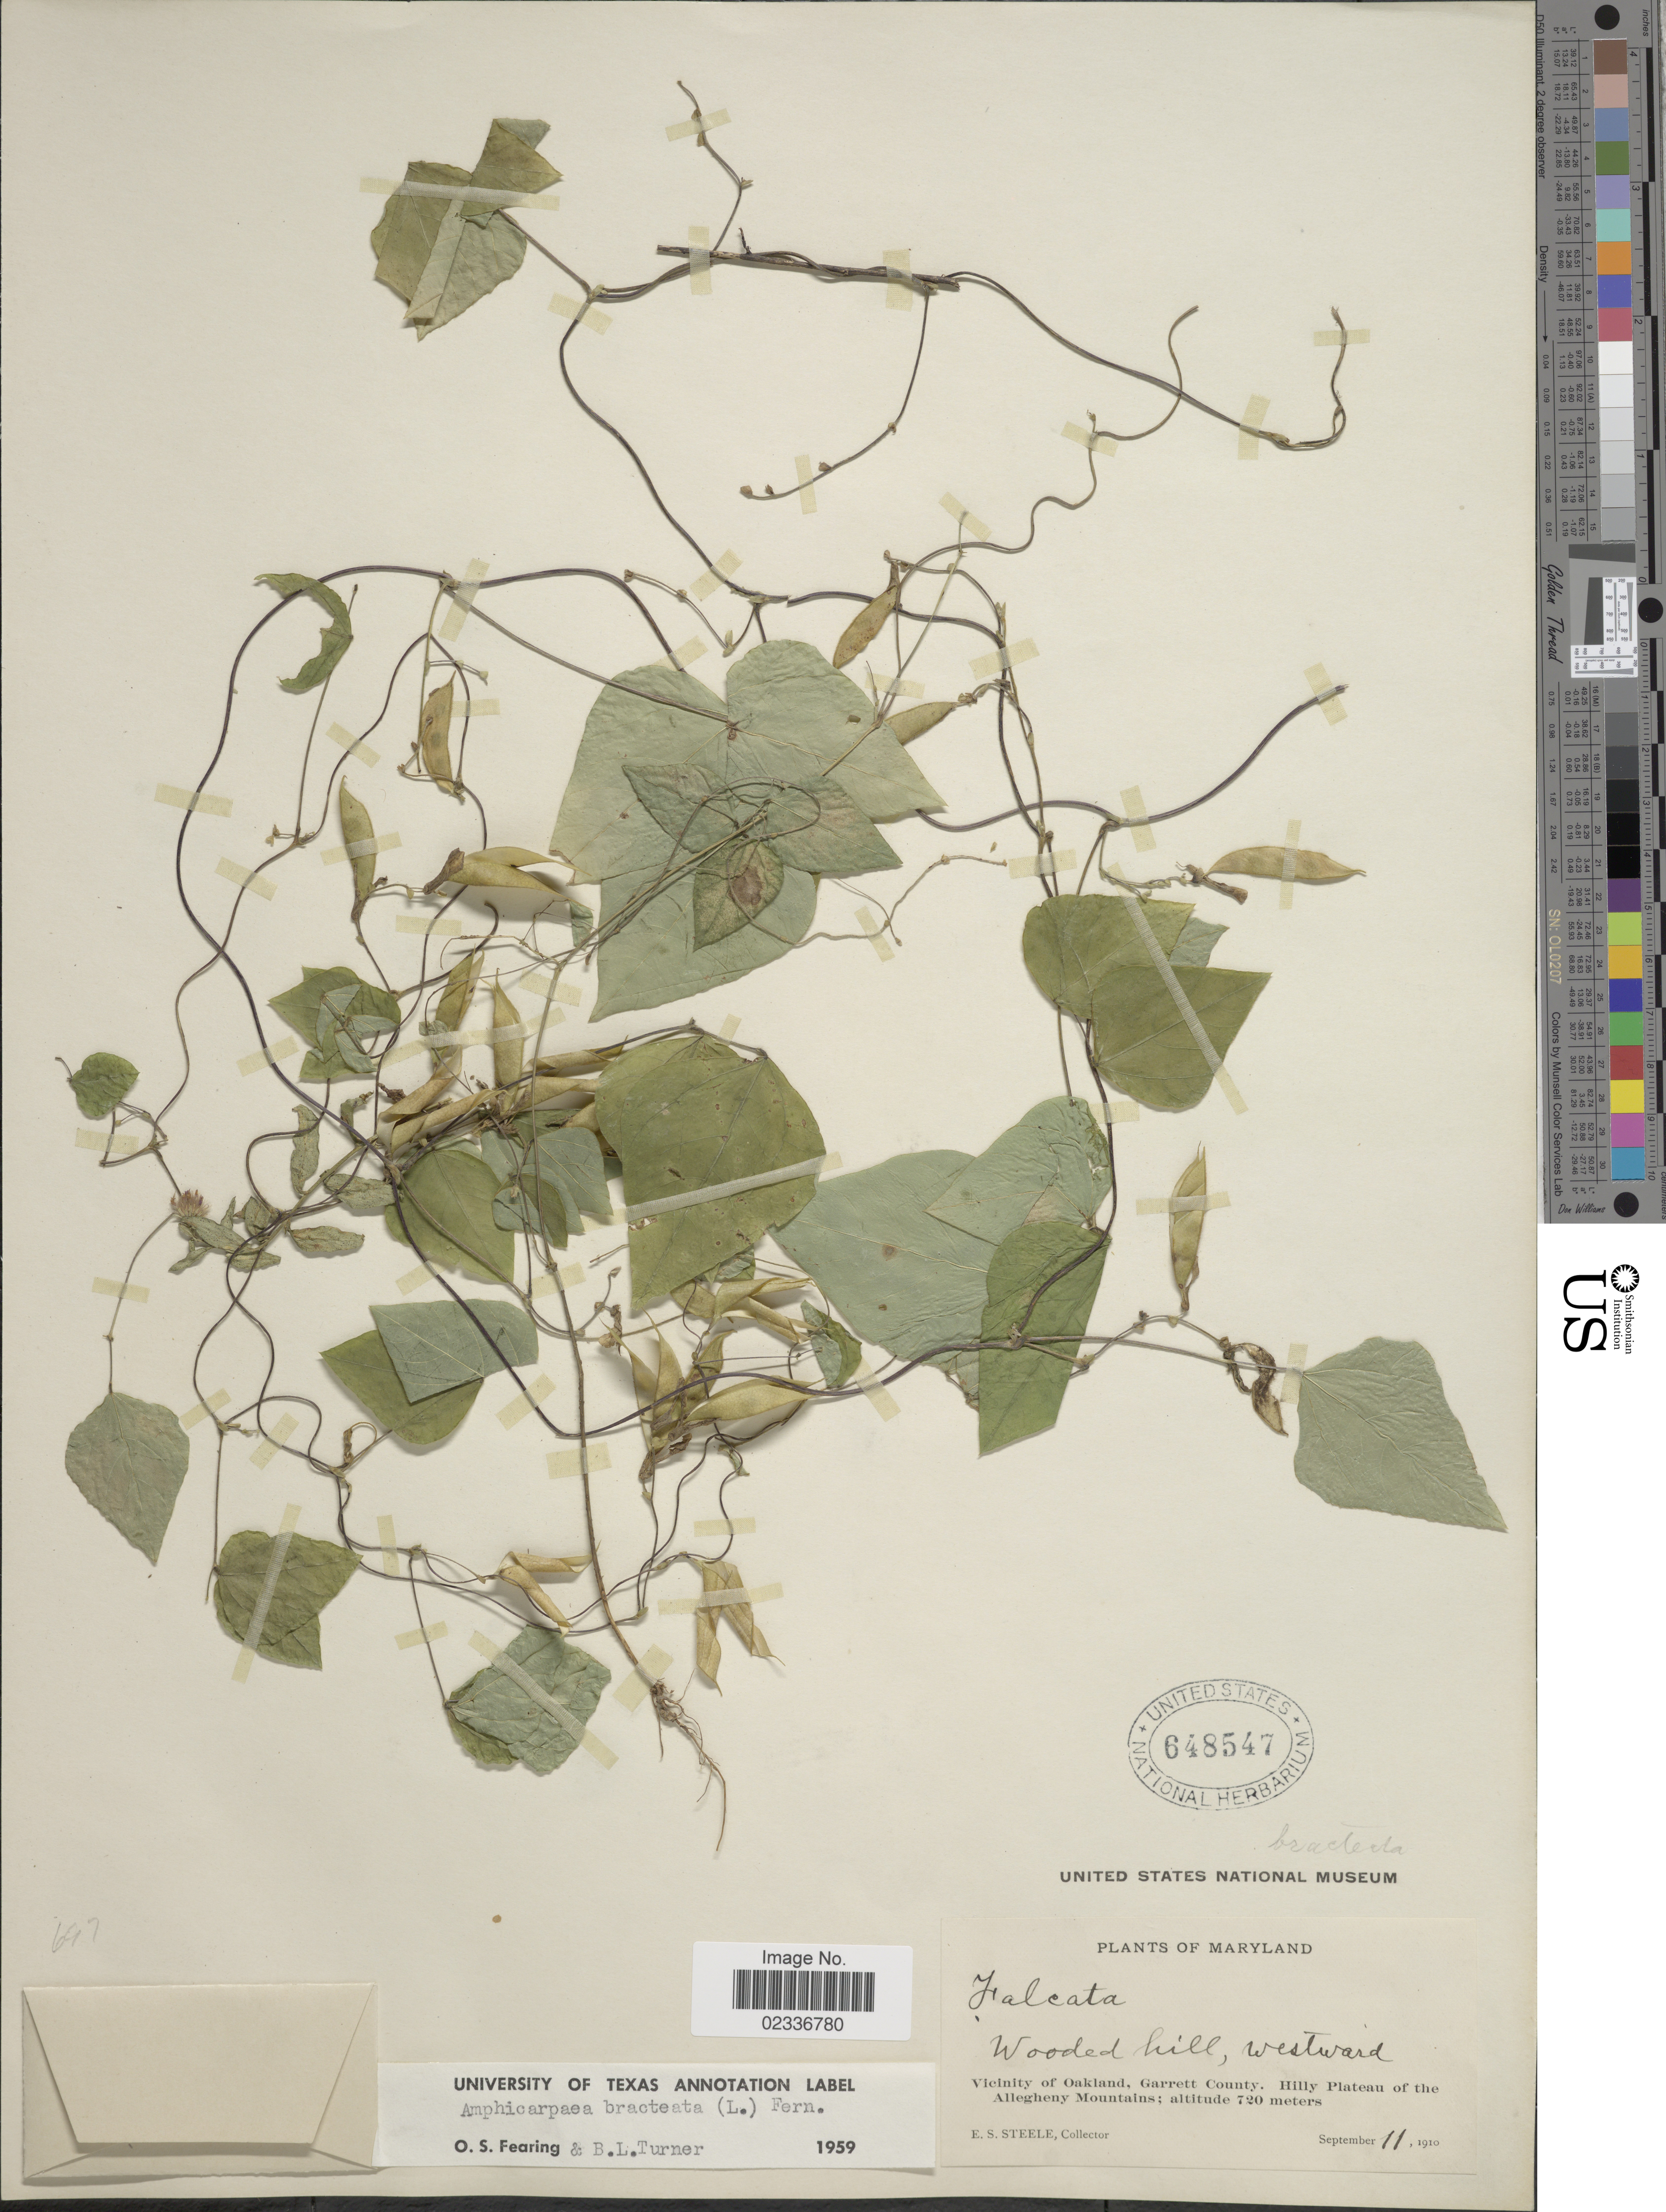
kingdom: Plantae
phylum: Tracheophyta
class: Magnoliopsida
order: Fabales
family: Fabaceae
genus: Amphicarpaea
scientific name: Amphicarpaea bracteata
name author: (L.) Fernald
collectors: E. Steele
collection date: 1910-09-11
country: United States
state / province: Maryland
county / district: Garrett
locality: Wooded hill, westward, vicinity of Oakland, Garrett County, Hilly Plateau of the Allgeheny Mountains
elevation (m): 720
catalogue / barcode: US 648547